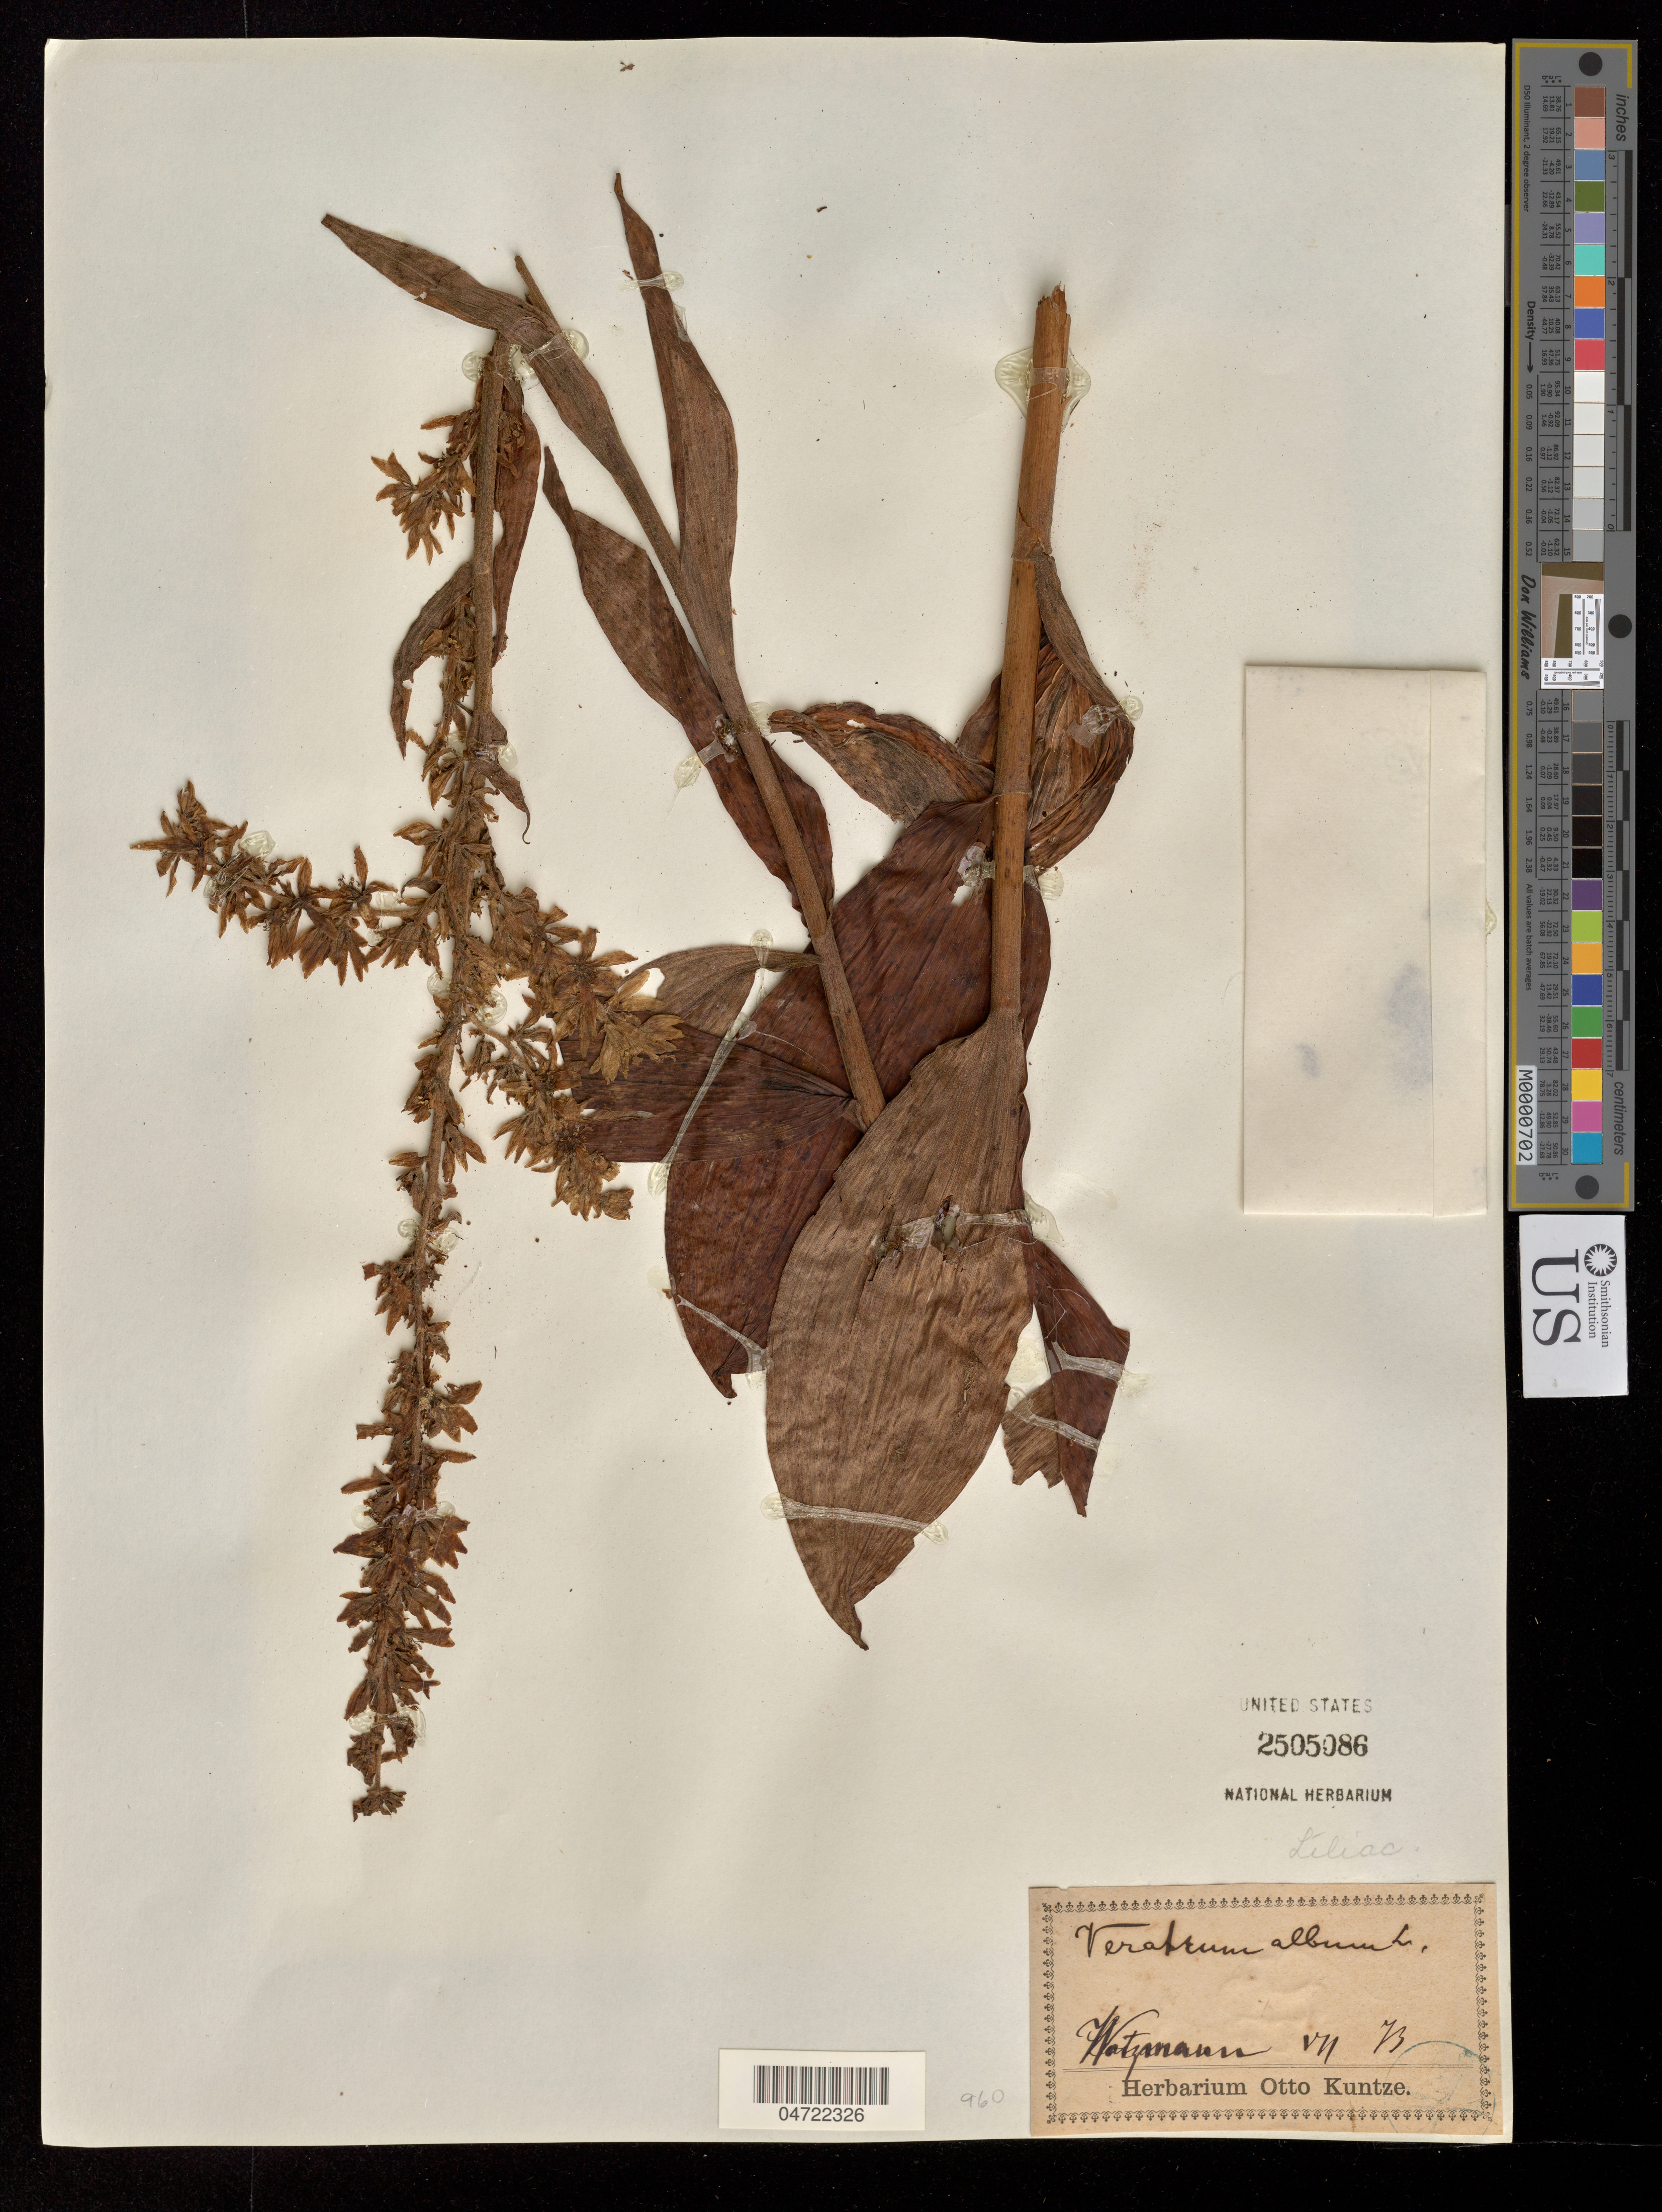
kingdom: Plantae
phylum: Tracheophyta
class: Liliopsida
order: Liliales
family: Melanthiaceae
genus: Veratrum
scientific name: Veratrum album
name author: L.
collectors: -. Watzmann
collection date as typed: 13 Jul 1873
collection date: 1873-07-13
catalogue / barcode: US 2505086